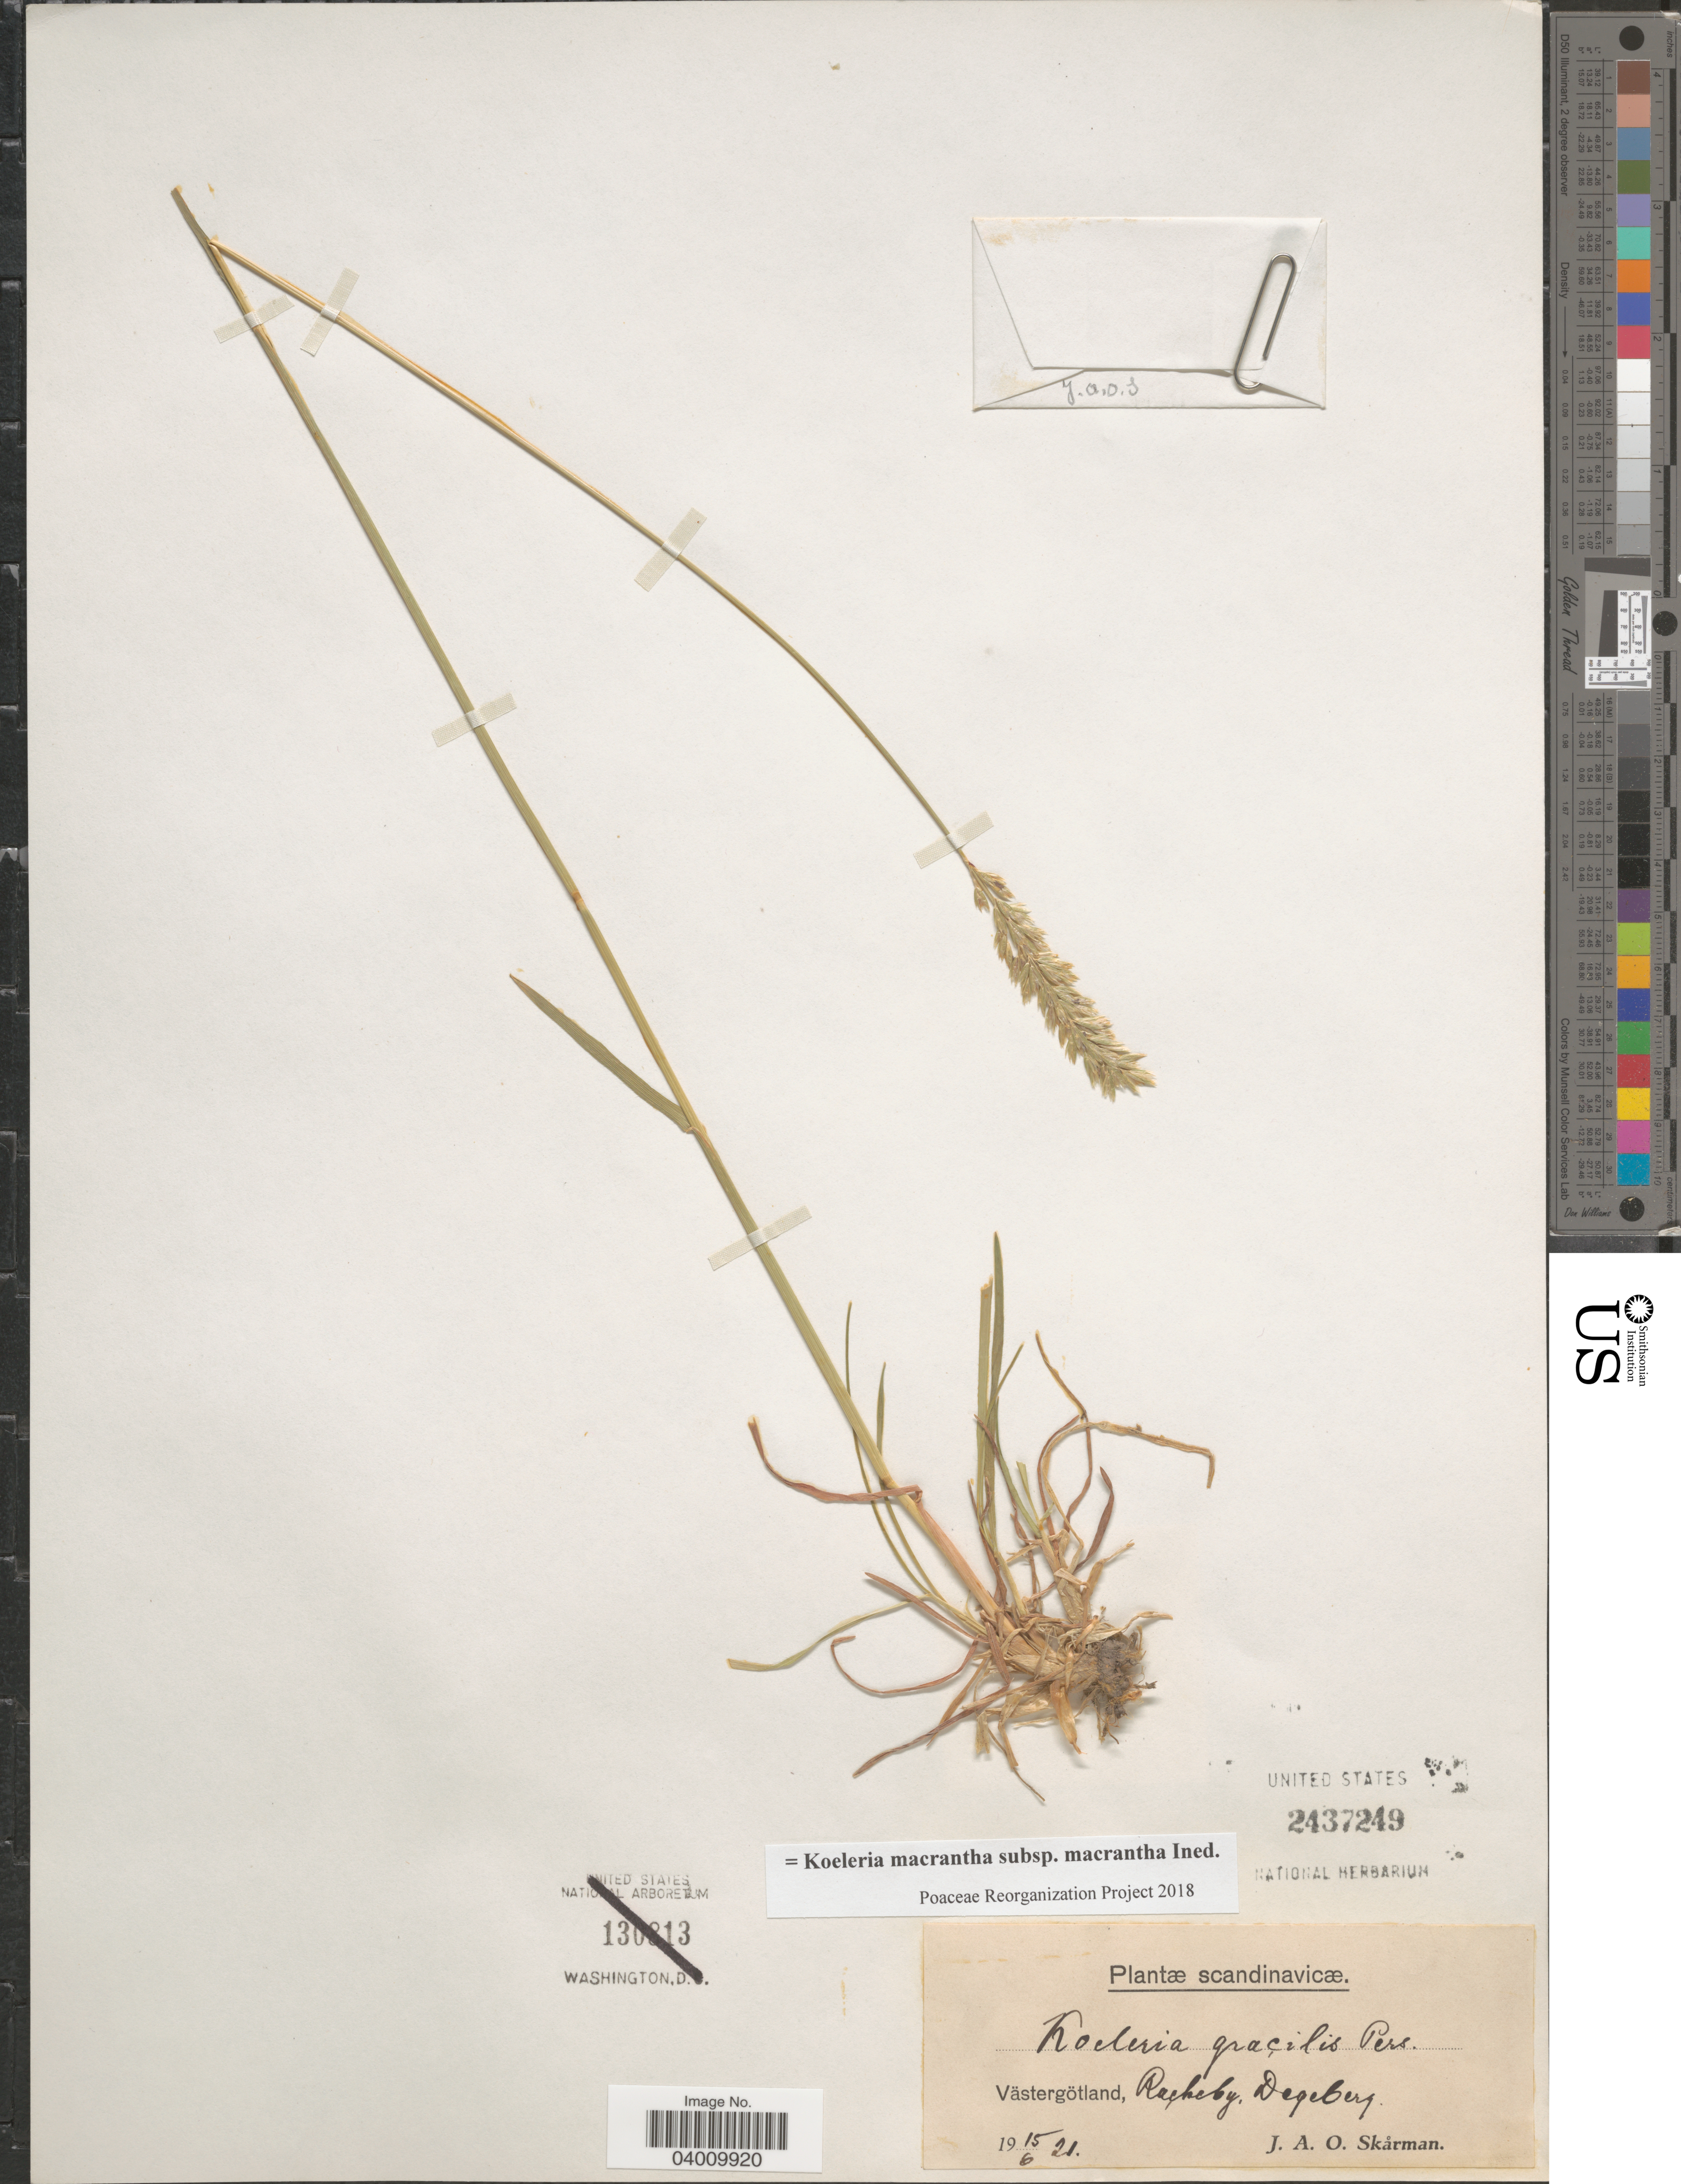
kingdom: Plantae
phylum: Tracheophyta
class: Liliopsida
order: Poales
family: Poaceae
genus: Koeleria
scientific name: Koeleria macrantha subsp. macrantha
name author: (Ledeb.) Schult.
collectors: J. Skarman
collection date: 1921-06-15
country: Sweden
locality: Scandinavicæ. Västergötland, Racheby, Degeberg.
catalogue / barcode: US 2437249